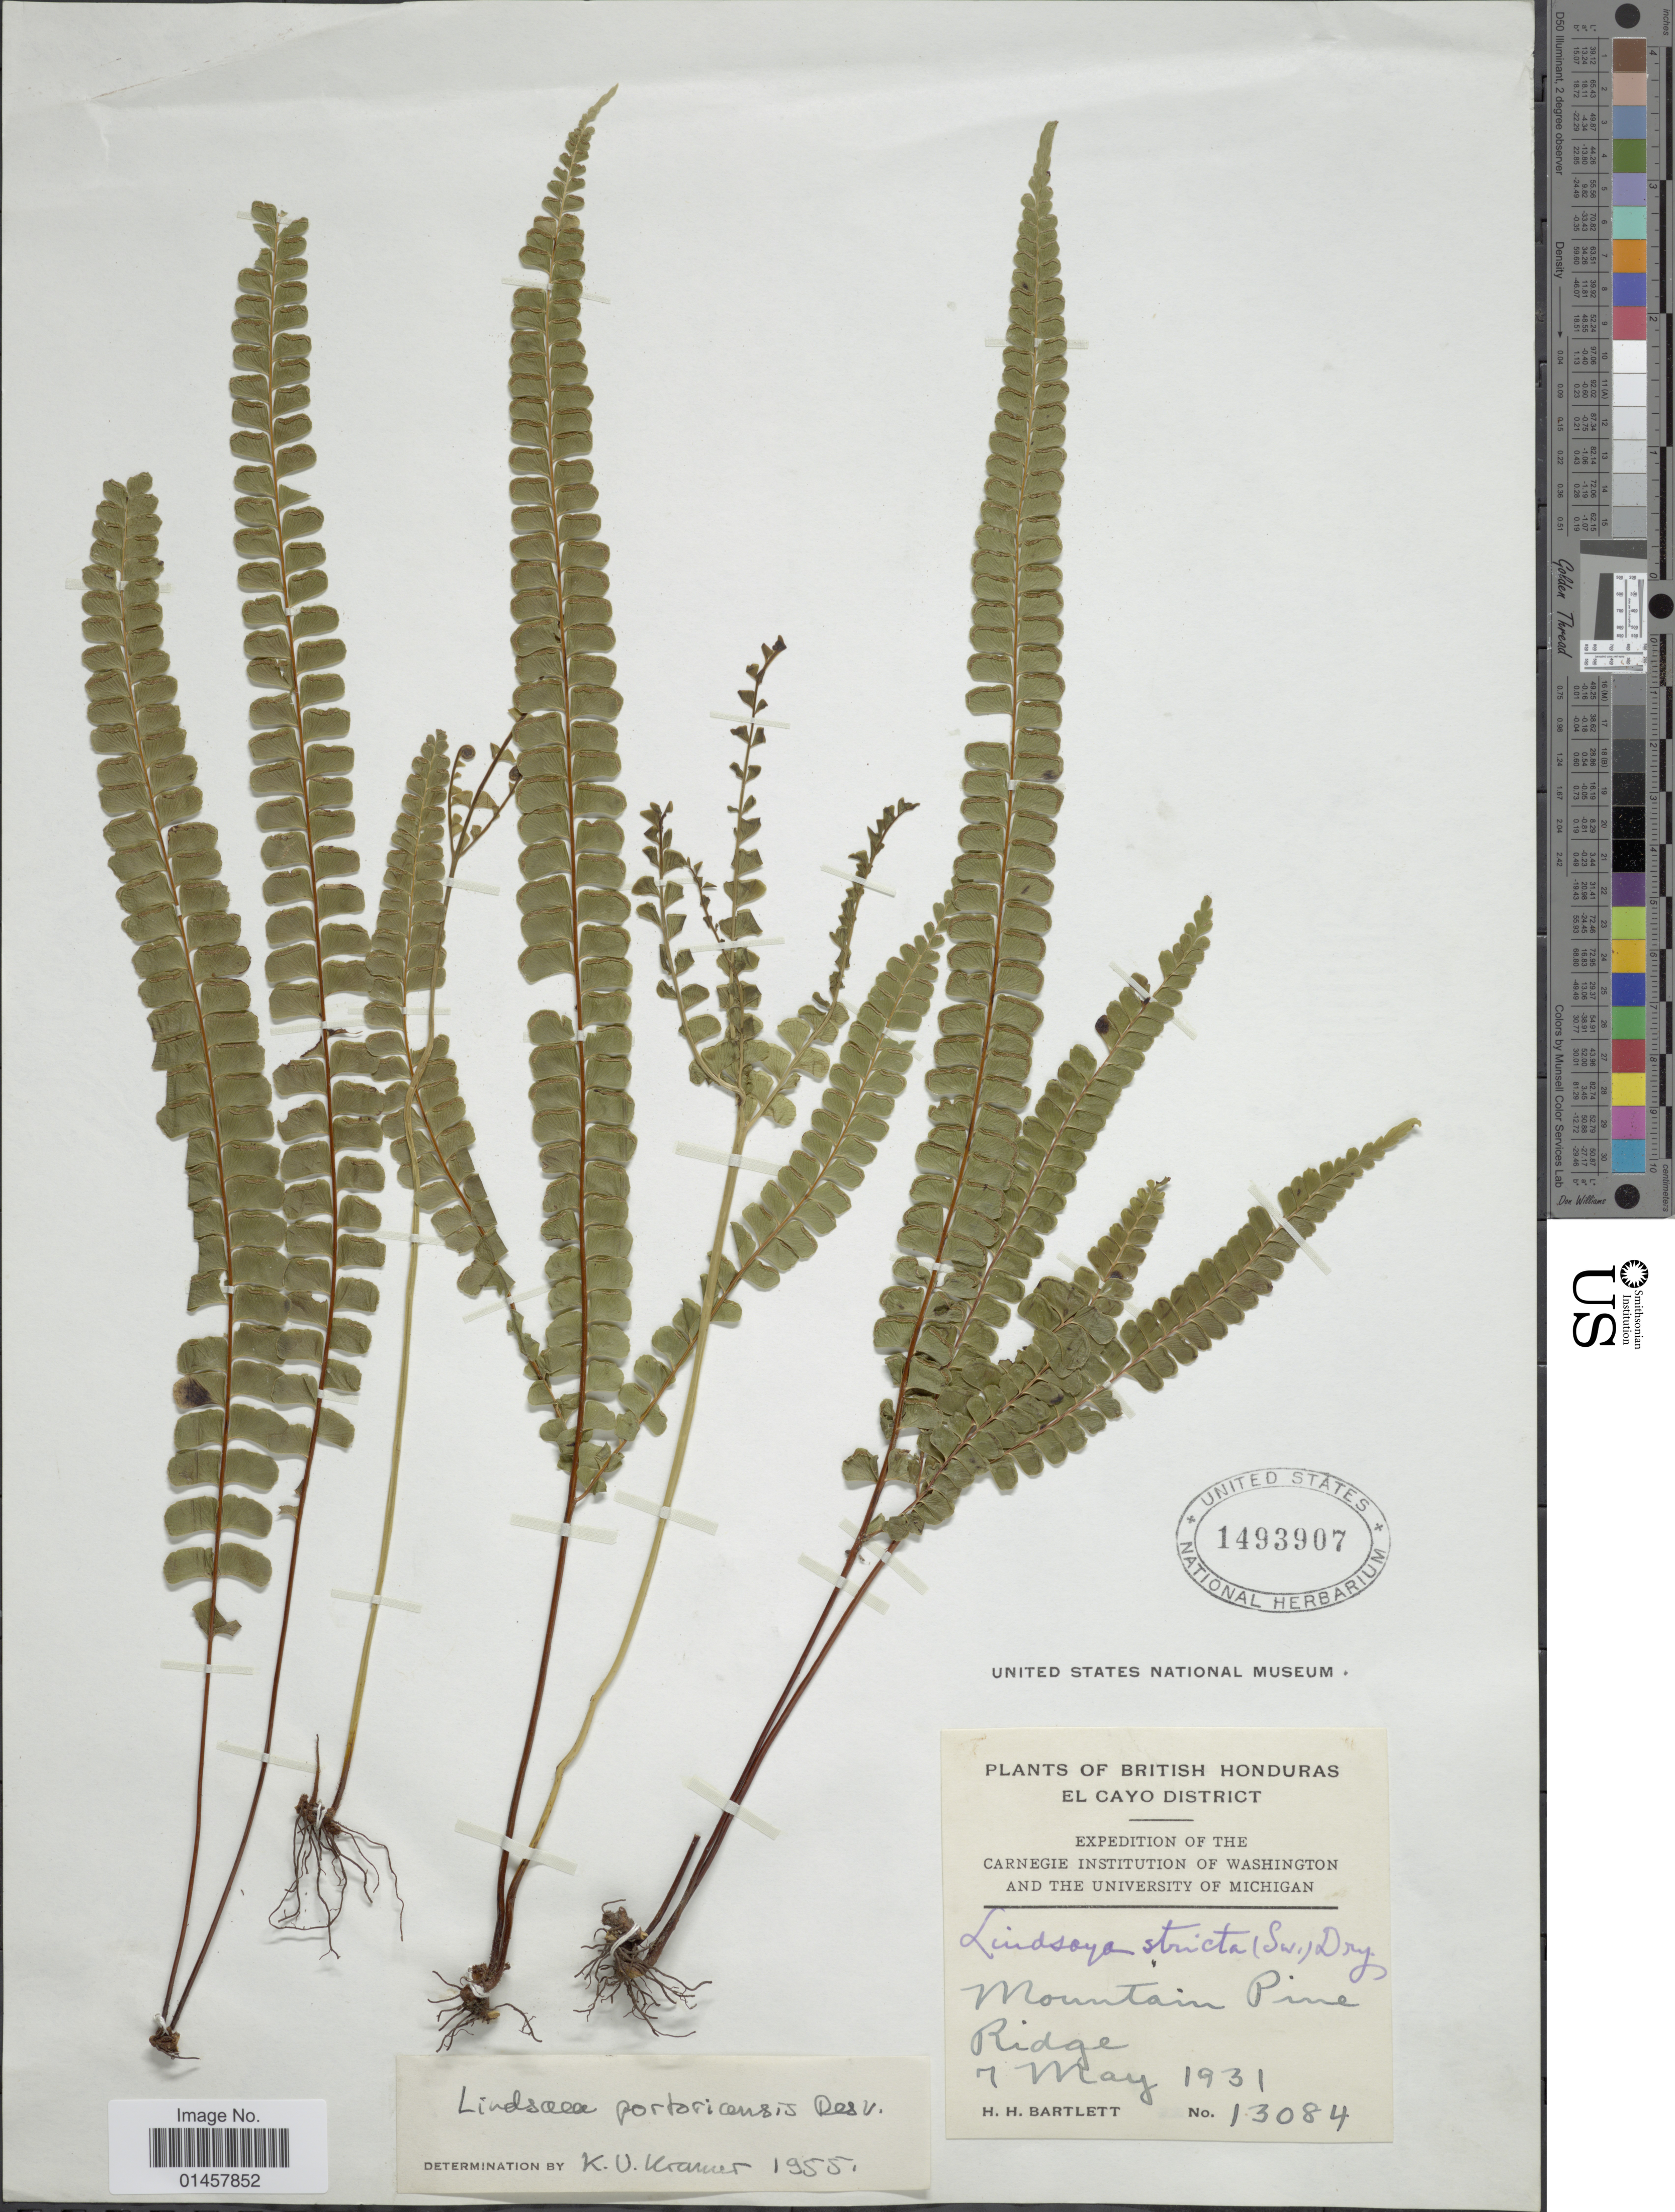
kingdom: Plantae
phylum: Tracheophyta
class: Polypodiopsida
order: Polypodiales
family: Lindsaeaceae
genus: Lindsaea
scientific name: Lindsaea portoricensis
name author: Desv.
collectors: H. H. Bartlett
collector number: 13084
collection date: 1931-05-07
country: Belize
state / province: Cayo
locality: British Honduras, El Cayo District, mountain pine, ridge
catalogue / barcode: US 1493907